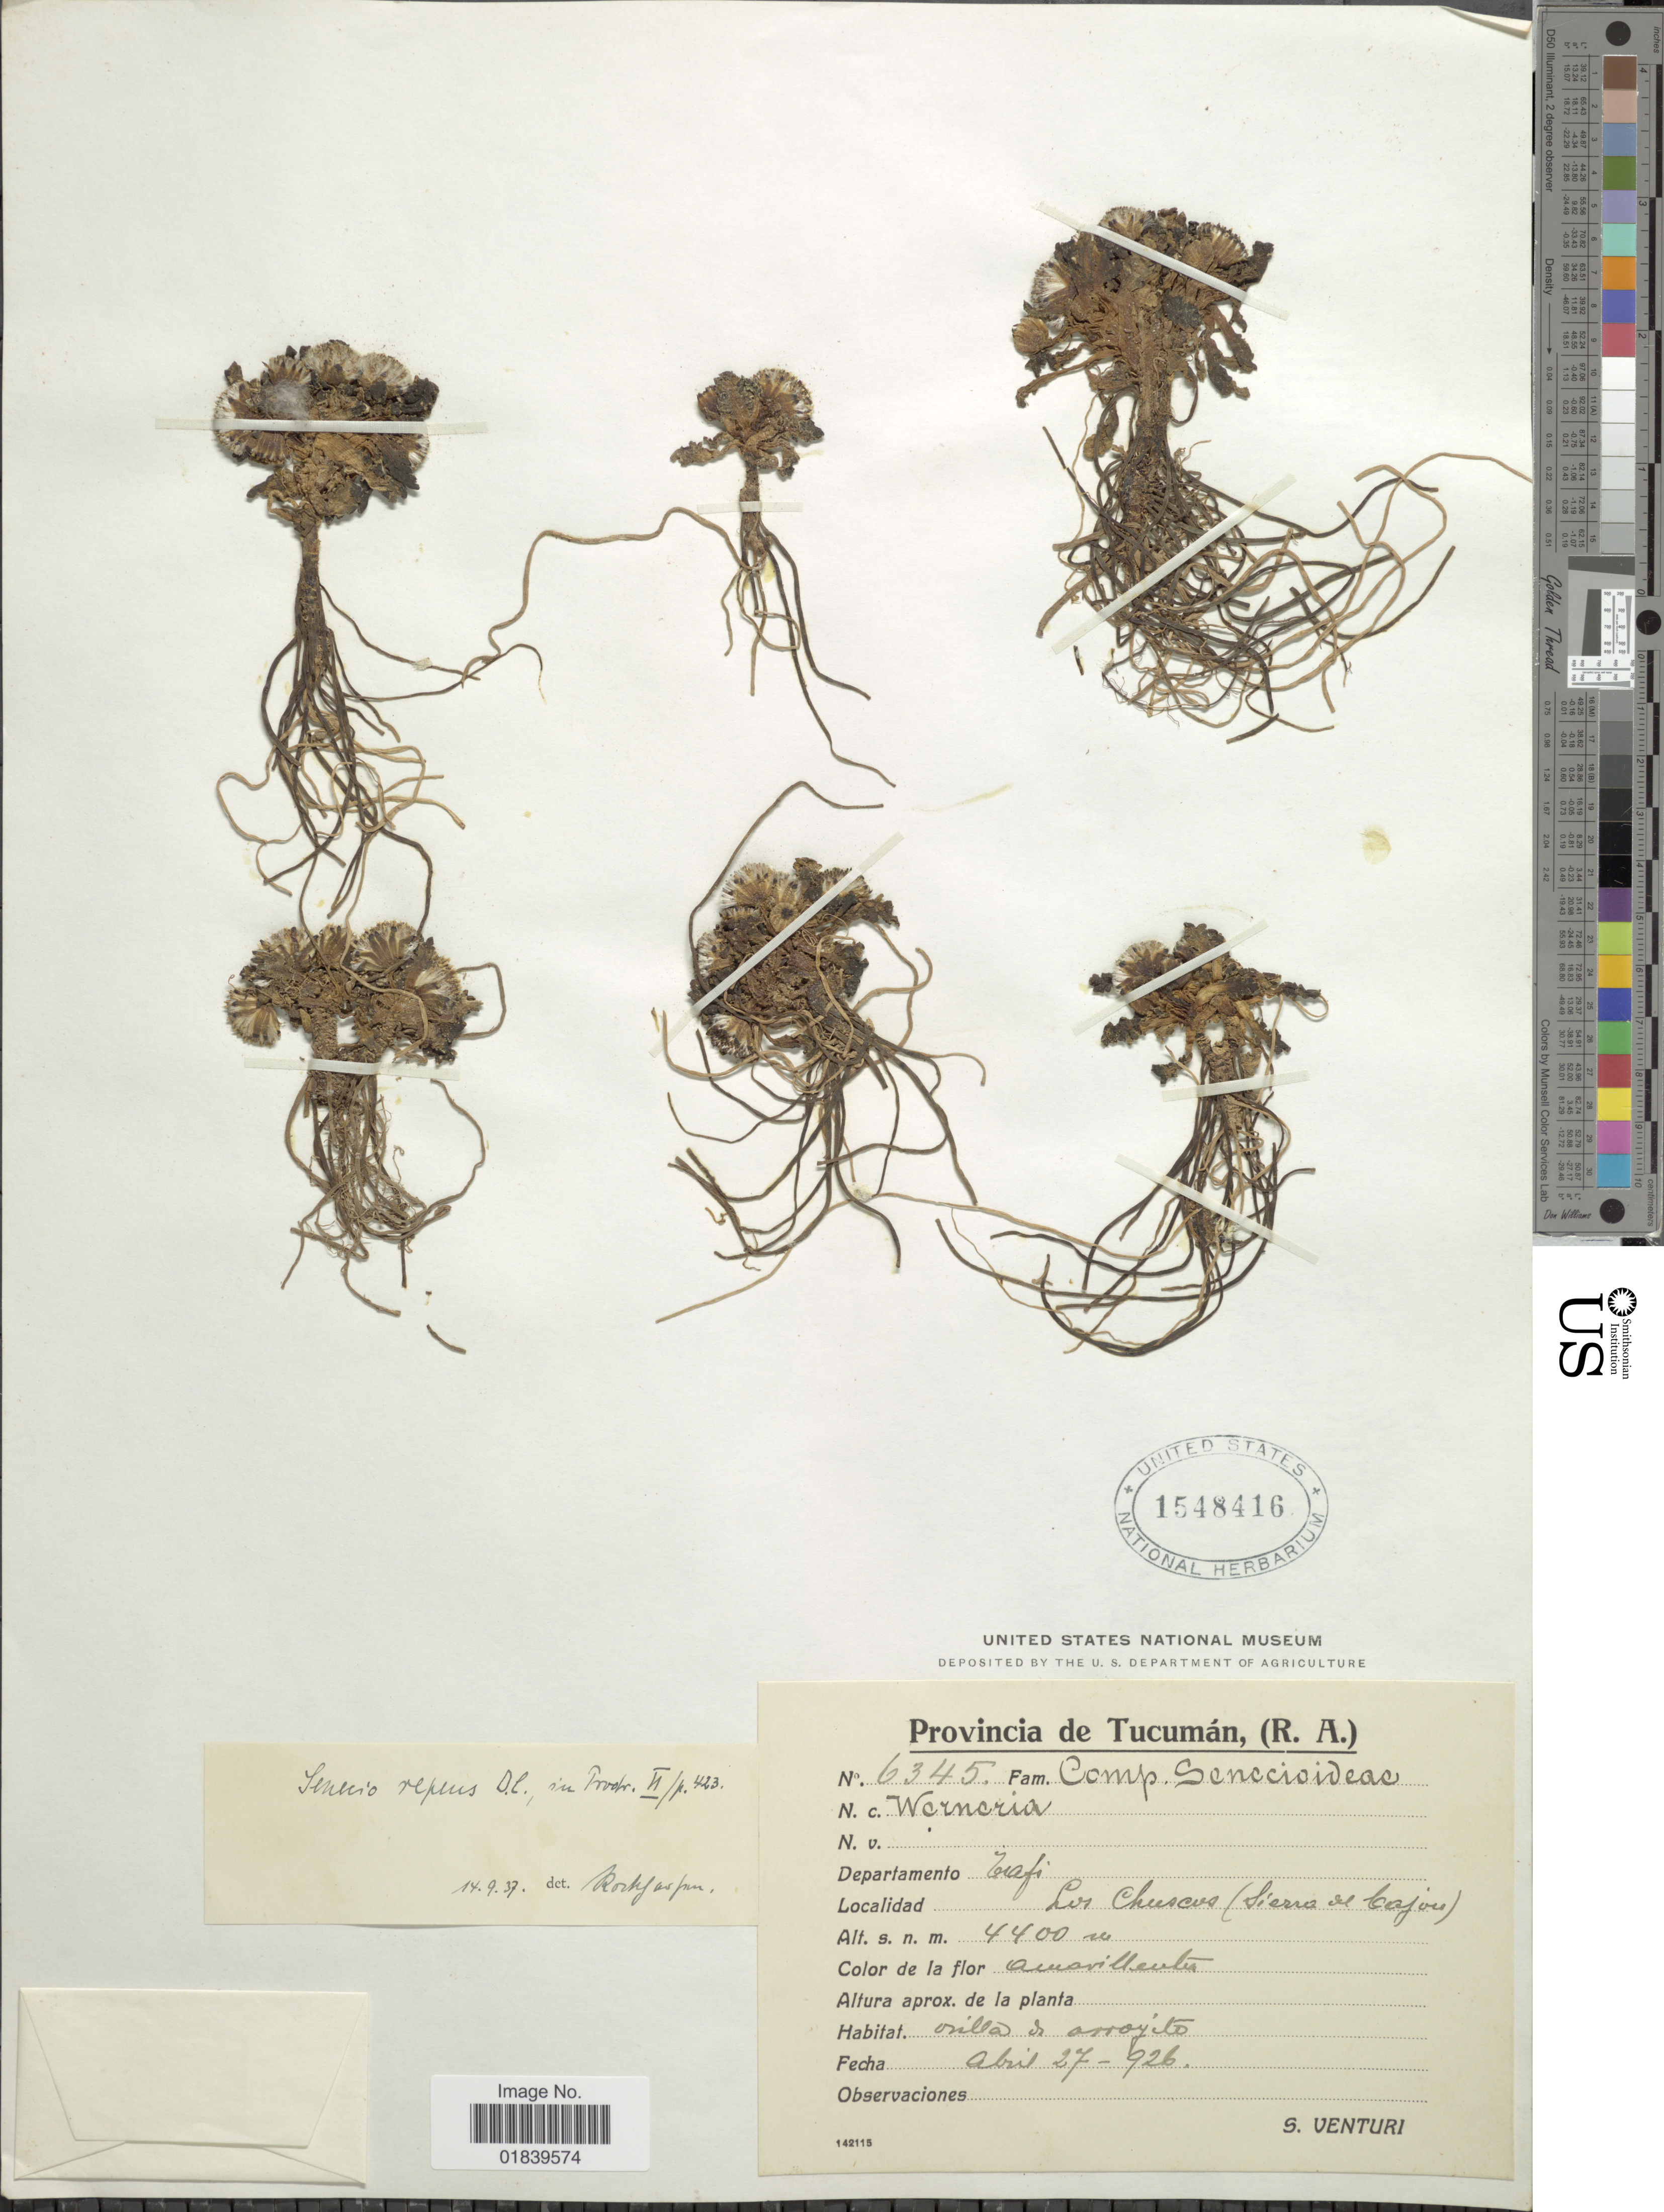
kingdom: Plantae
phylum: Tracheophyta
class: Magnoliopsida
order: Asterales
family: Asteraceae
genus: Senecio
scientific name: Senecio repens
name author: DC.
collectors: S. Venturi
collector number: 6345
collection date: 1926-04-27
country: Argentina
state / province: Tucumán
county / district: Tafí Viejo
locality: Los Chuscos (Sierra de Cajón).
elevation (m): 4400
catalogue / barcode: US 1548416